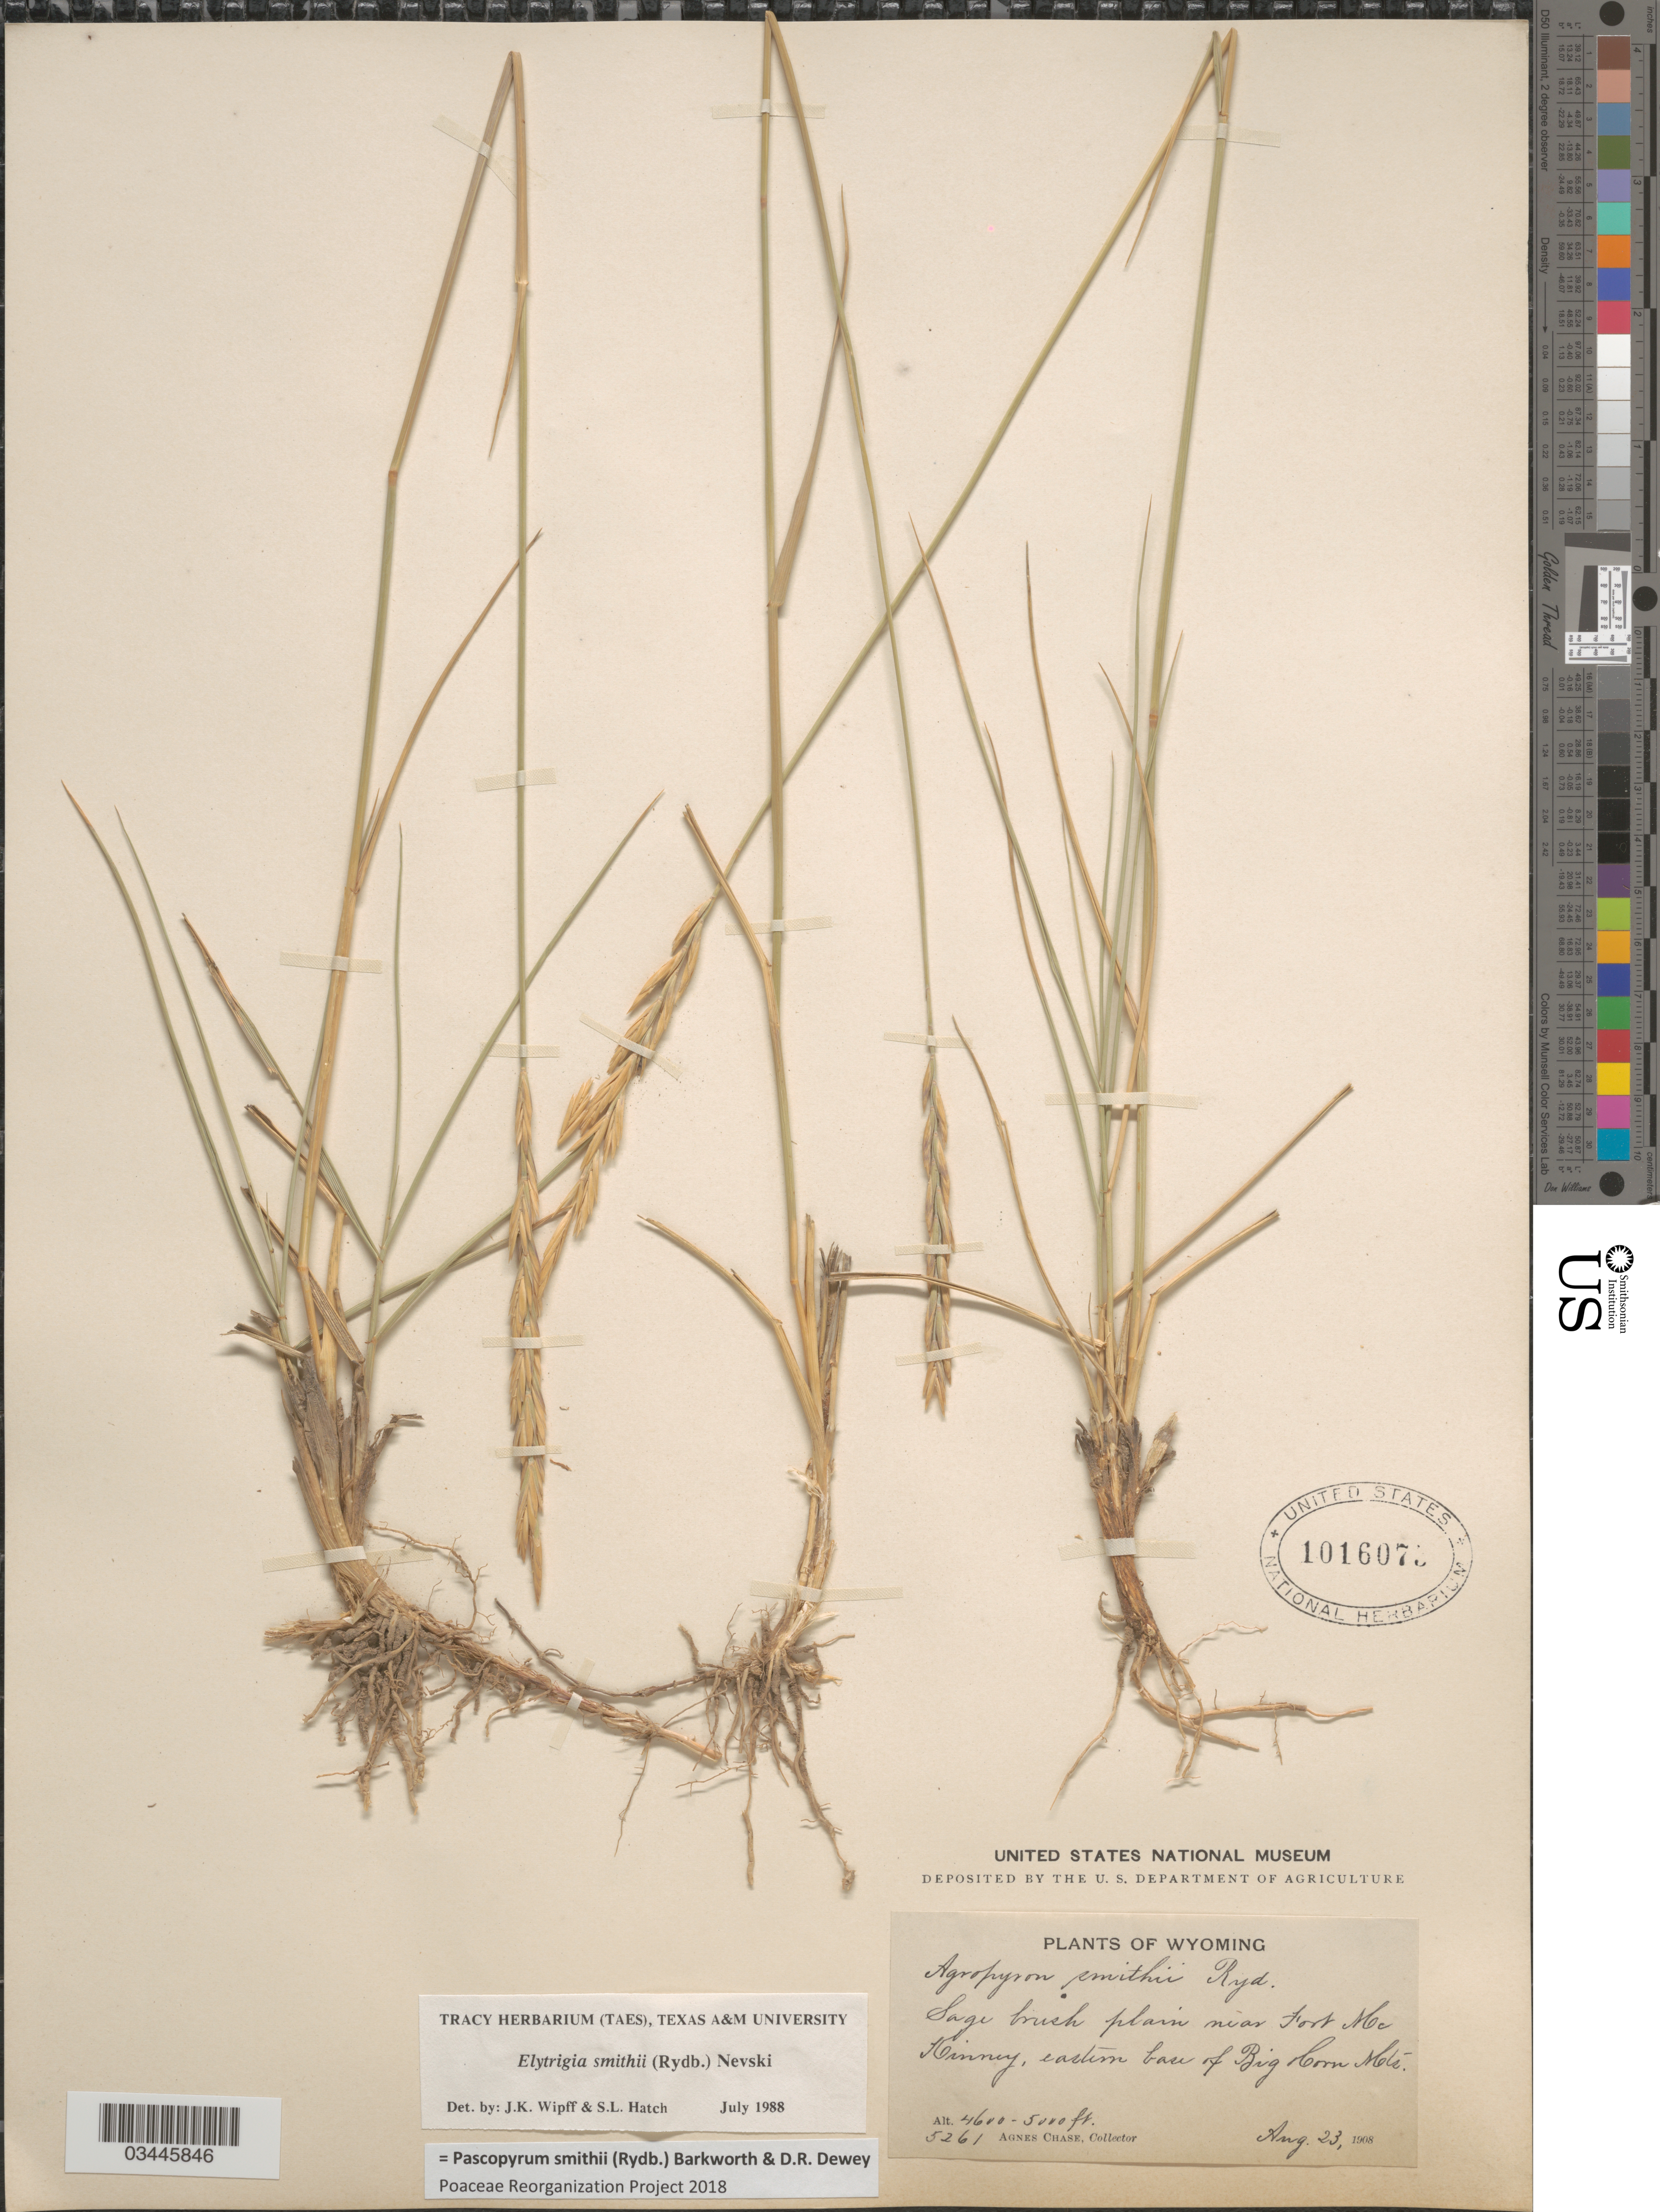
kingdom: Plantae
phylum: Tracheophyta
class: Liliopsida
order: Poales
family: Poaceae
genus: Pascopyrum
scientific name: Pascopyrum smithii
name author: (Rydb.) Barkworth & Dewey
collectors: A. Chase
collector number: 5261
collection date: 1908-08-23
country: United States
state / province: Wyoming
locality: Sage brush plain near Fort McKinney, eastern base of Big Horn Mts.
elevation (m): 1402